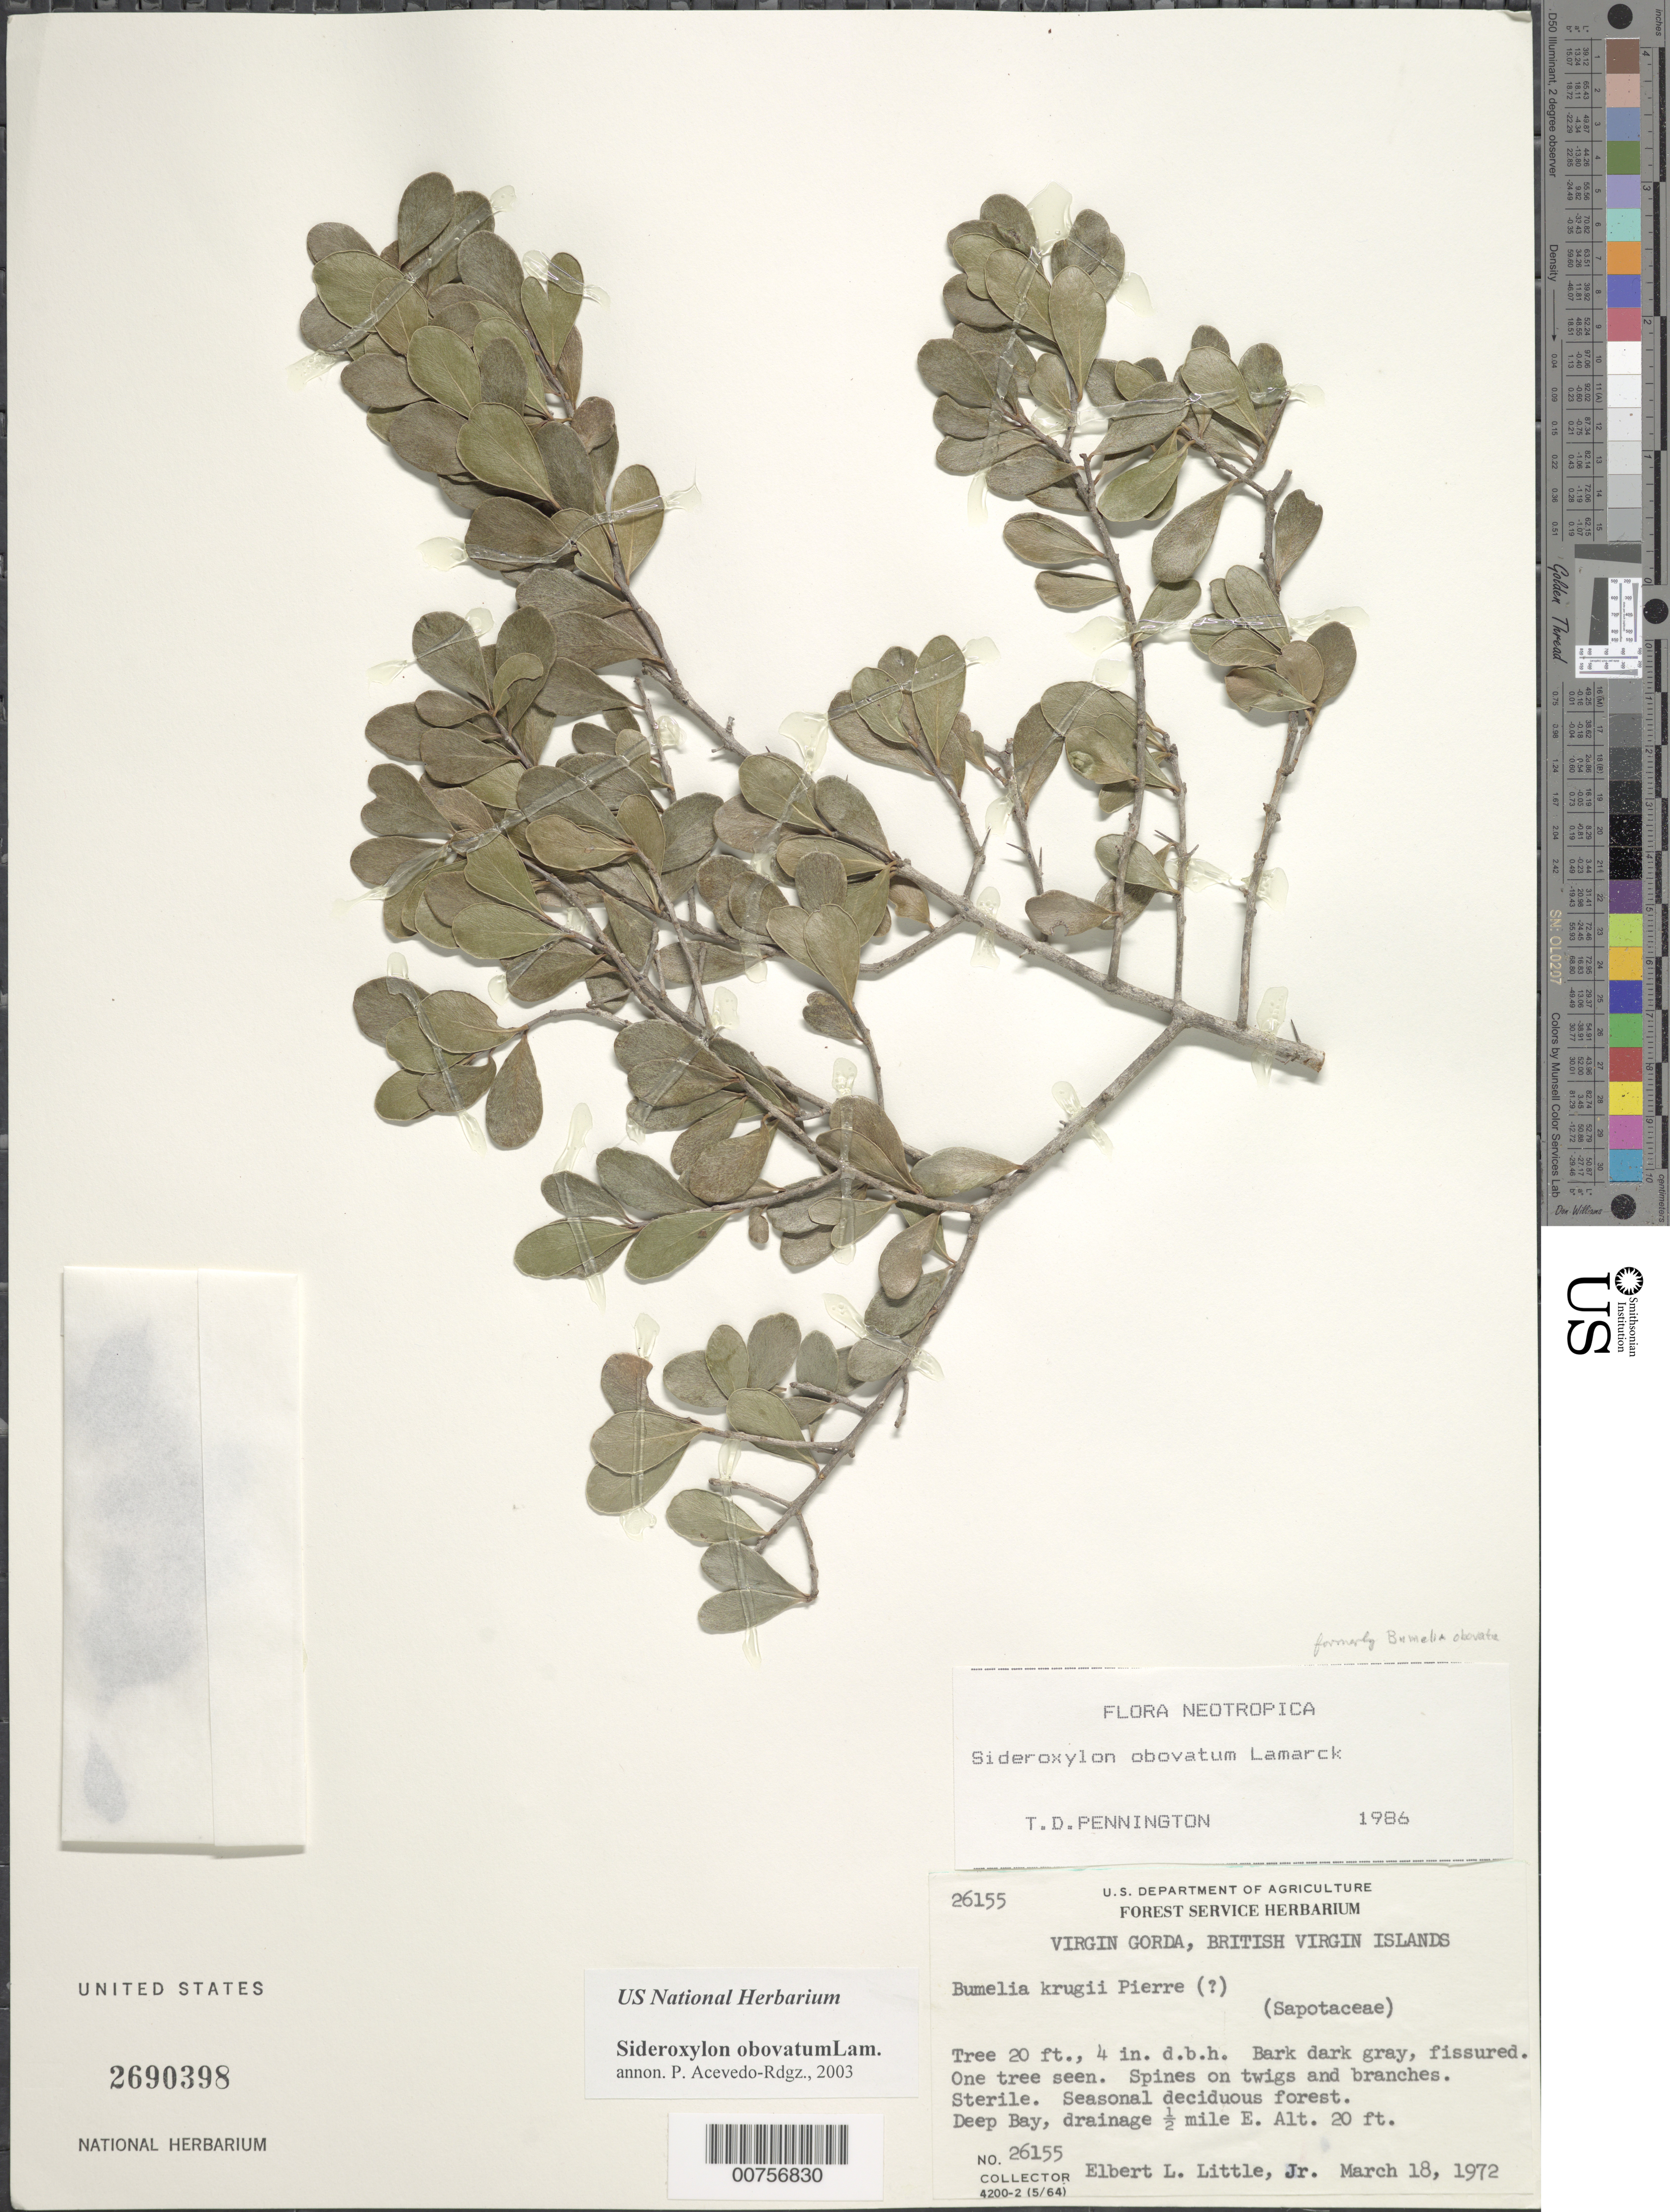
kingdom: Plantae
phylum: Tracheophyta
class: Magnoliopsida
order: Ericales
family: Sapotaceae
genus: Sideroxylon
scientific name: Sideroxylon obovatum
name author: Lam.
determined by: Acevedo-Rodríguez, P., (BOT), Smithsonian Institution - National Museum of Natural History (UNITED STATES)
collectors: E. L. Little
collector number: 26155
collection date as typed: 18 Mar 1972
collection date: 1972-03-18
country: British Virgin Islands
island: Virgin Gorda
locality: Deep Bay, drainage 1/2 mile E.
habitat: Seasonal deciduous forest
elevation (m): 6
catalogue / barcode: US 2690398